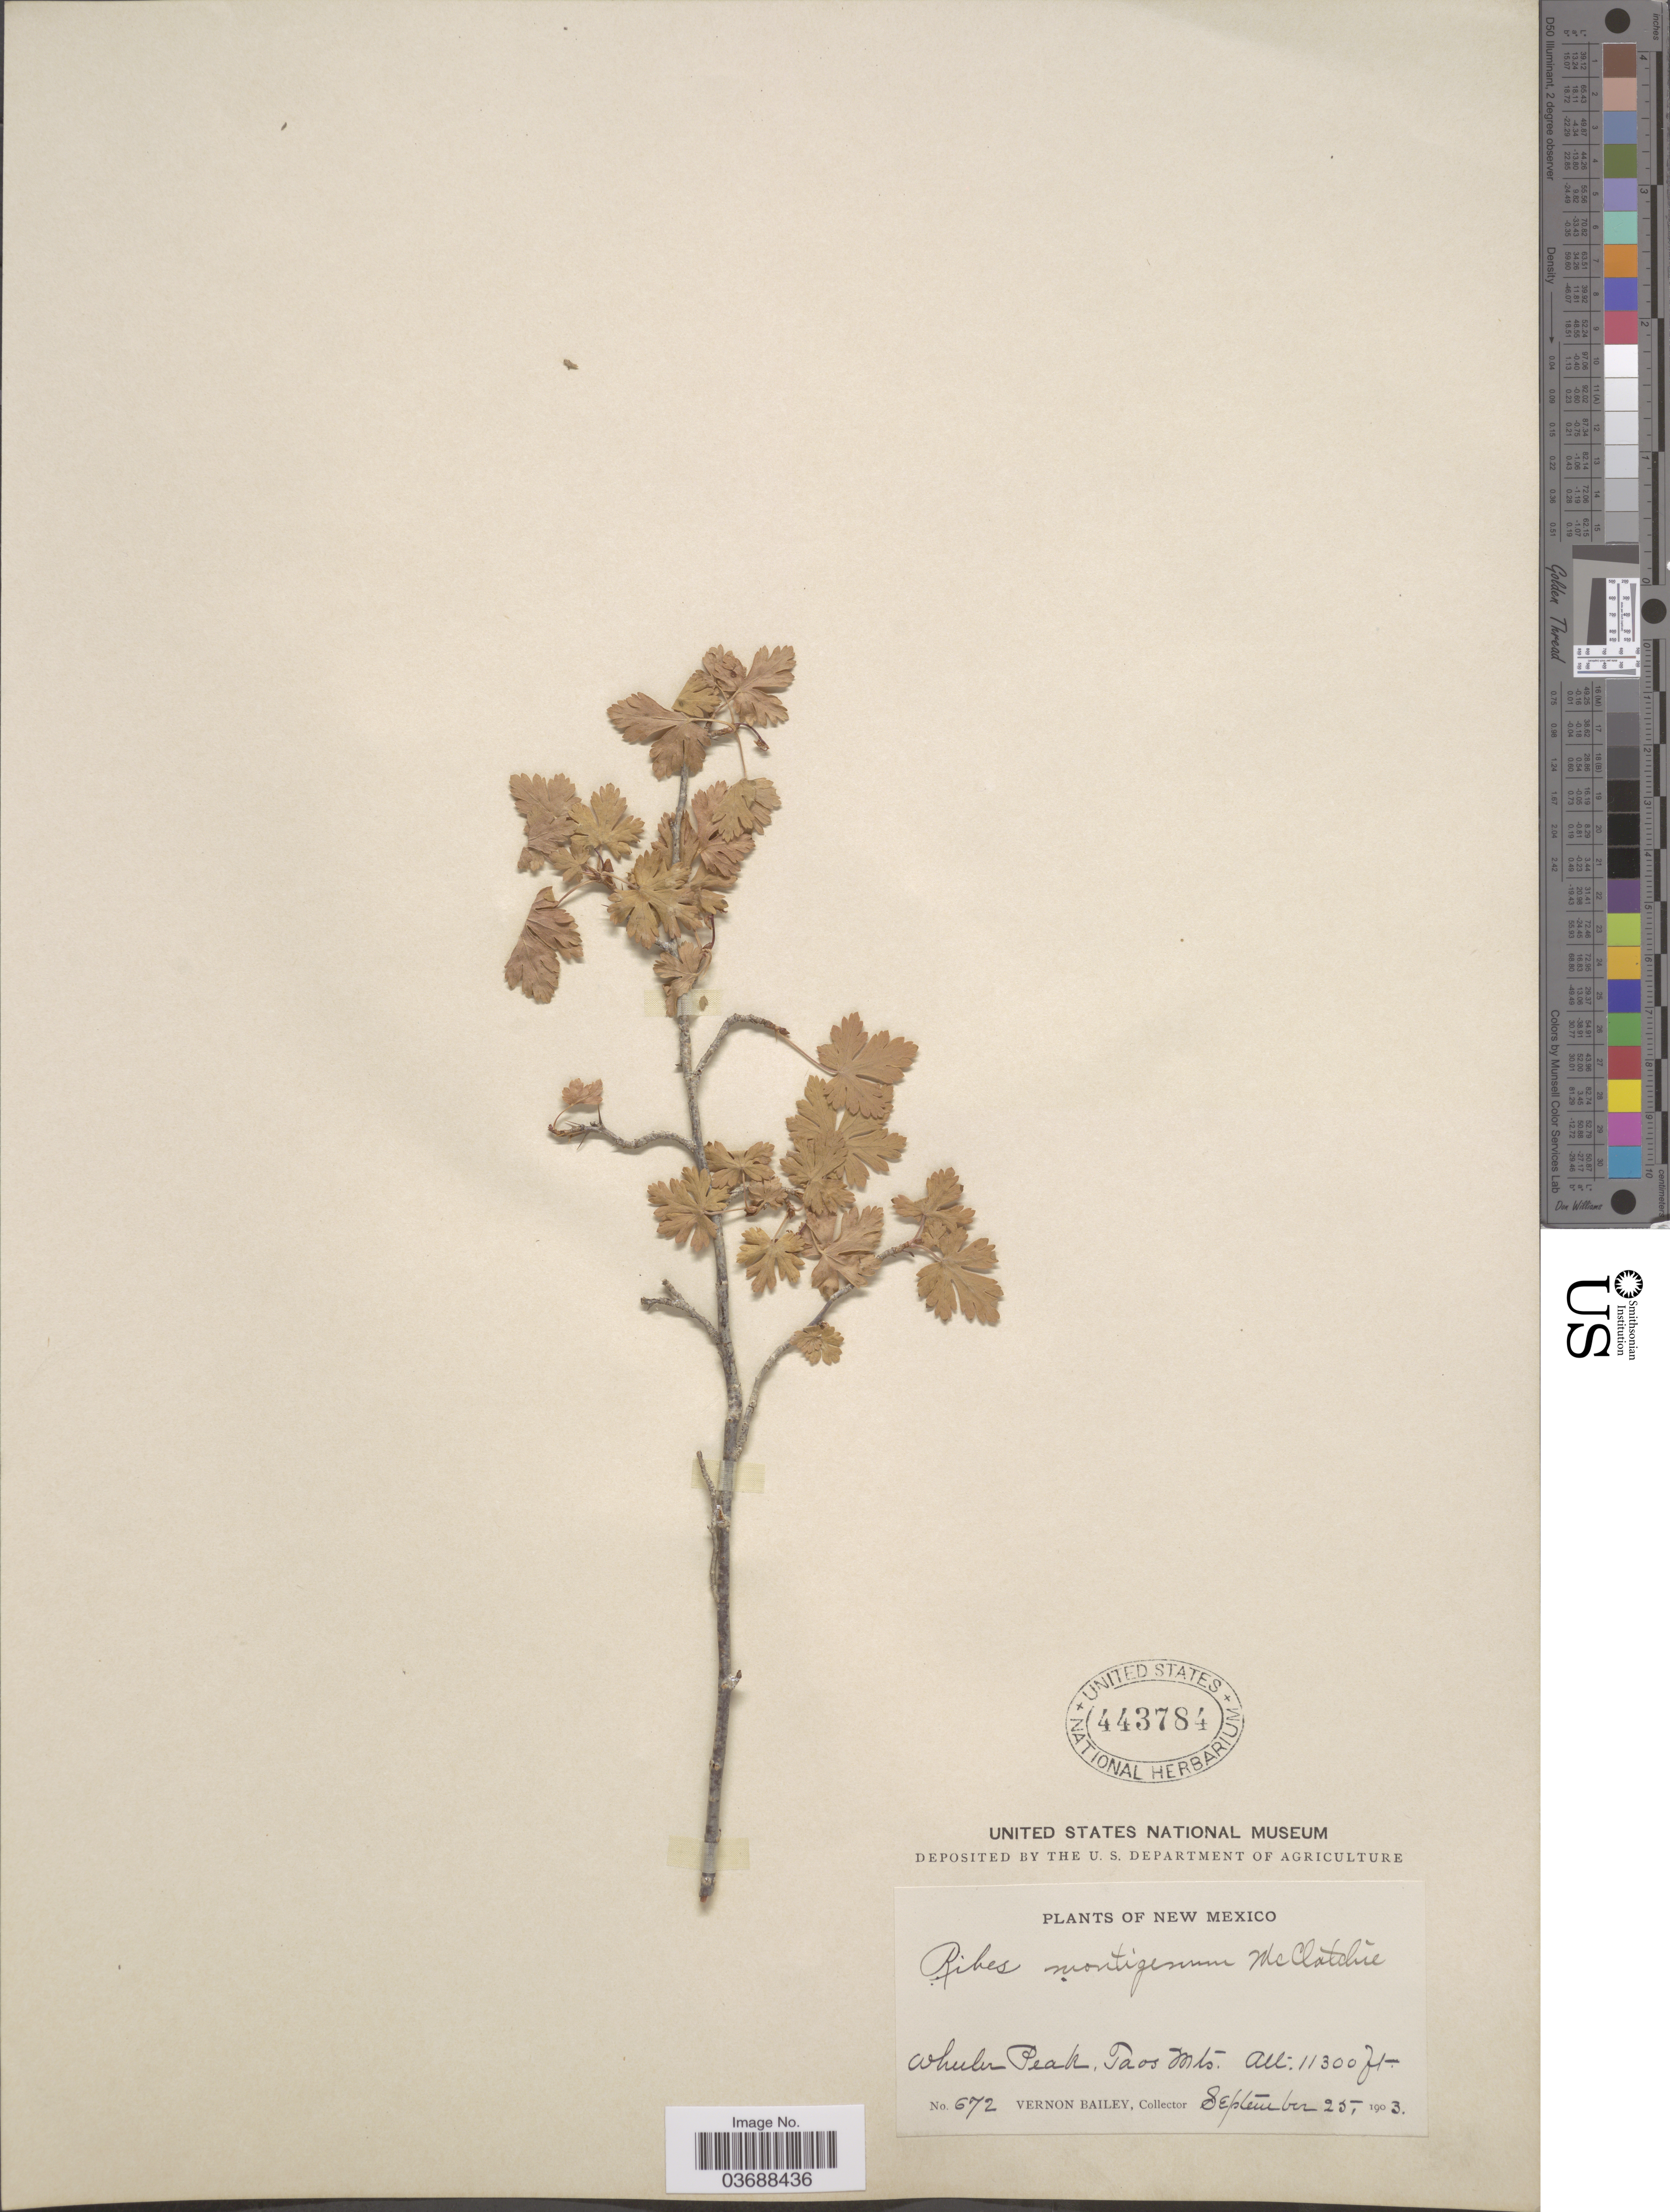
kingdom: Plantae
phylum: Tracheophyta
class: Magnoliopsida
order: Saxifragales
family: Grossulariaceae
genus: Ribes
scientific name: Ribes montigenum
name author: McClatchie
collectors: V. O. Bailey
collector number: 672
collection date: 1903-09-25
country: United States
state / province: New Mexico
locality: Wheeler Peak, Taos Mts.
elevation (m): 3444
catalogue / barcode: US 443784